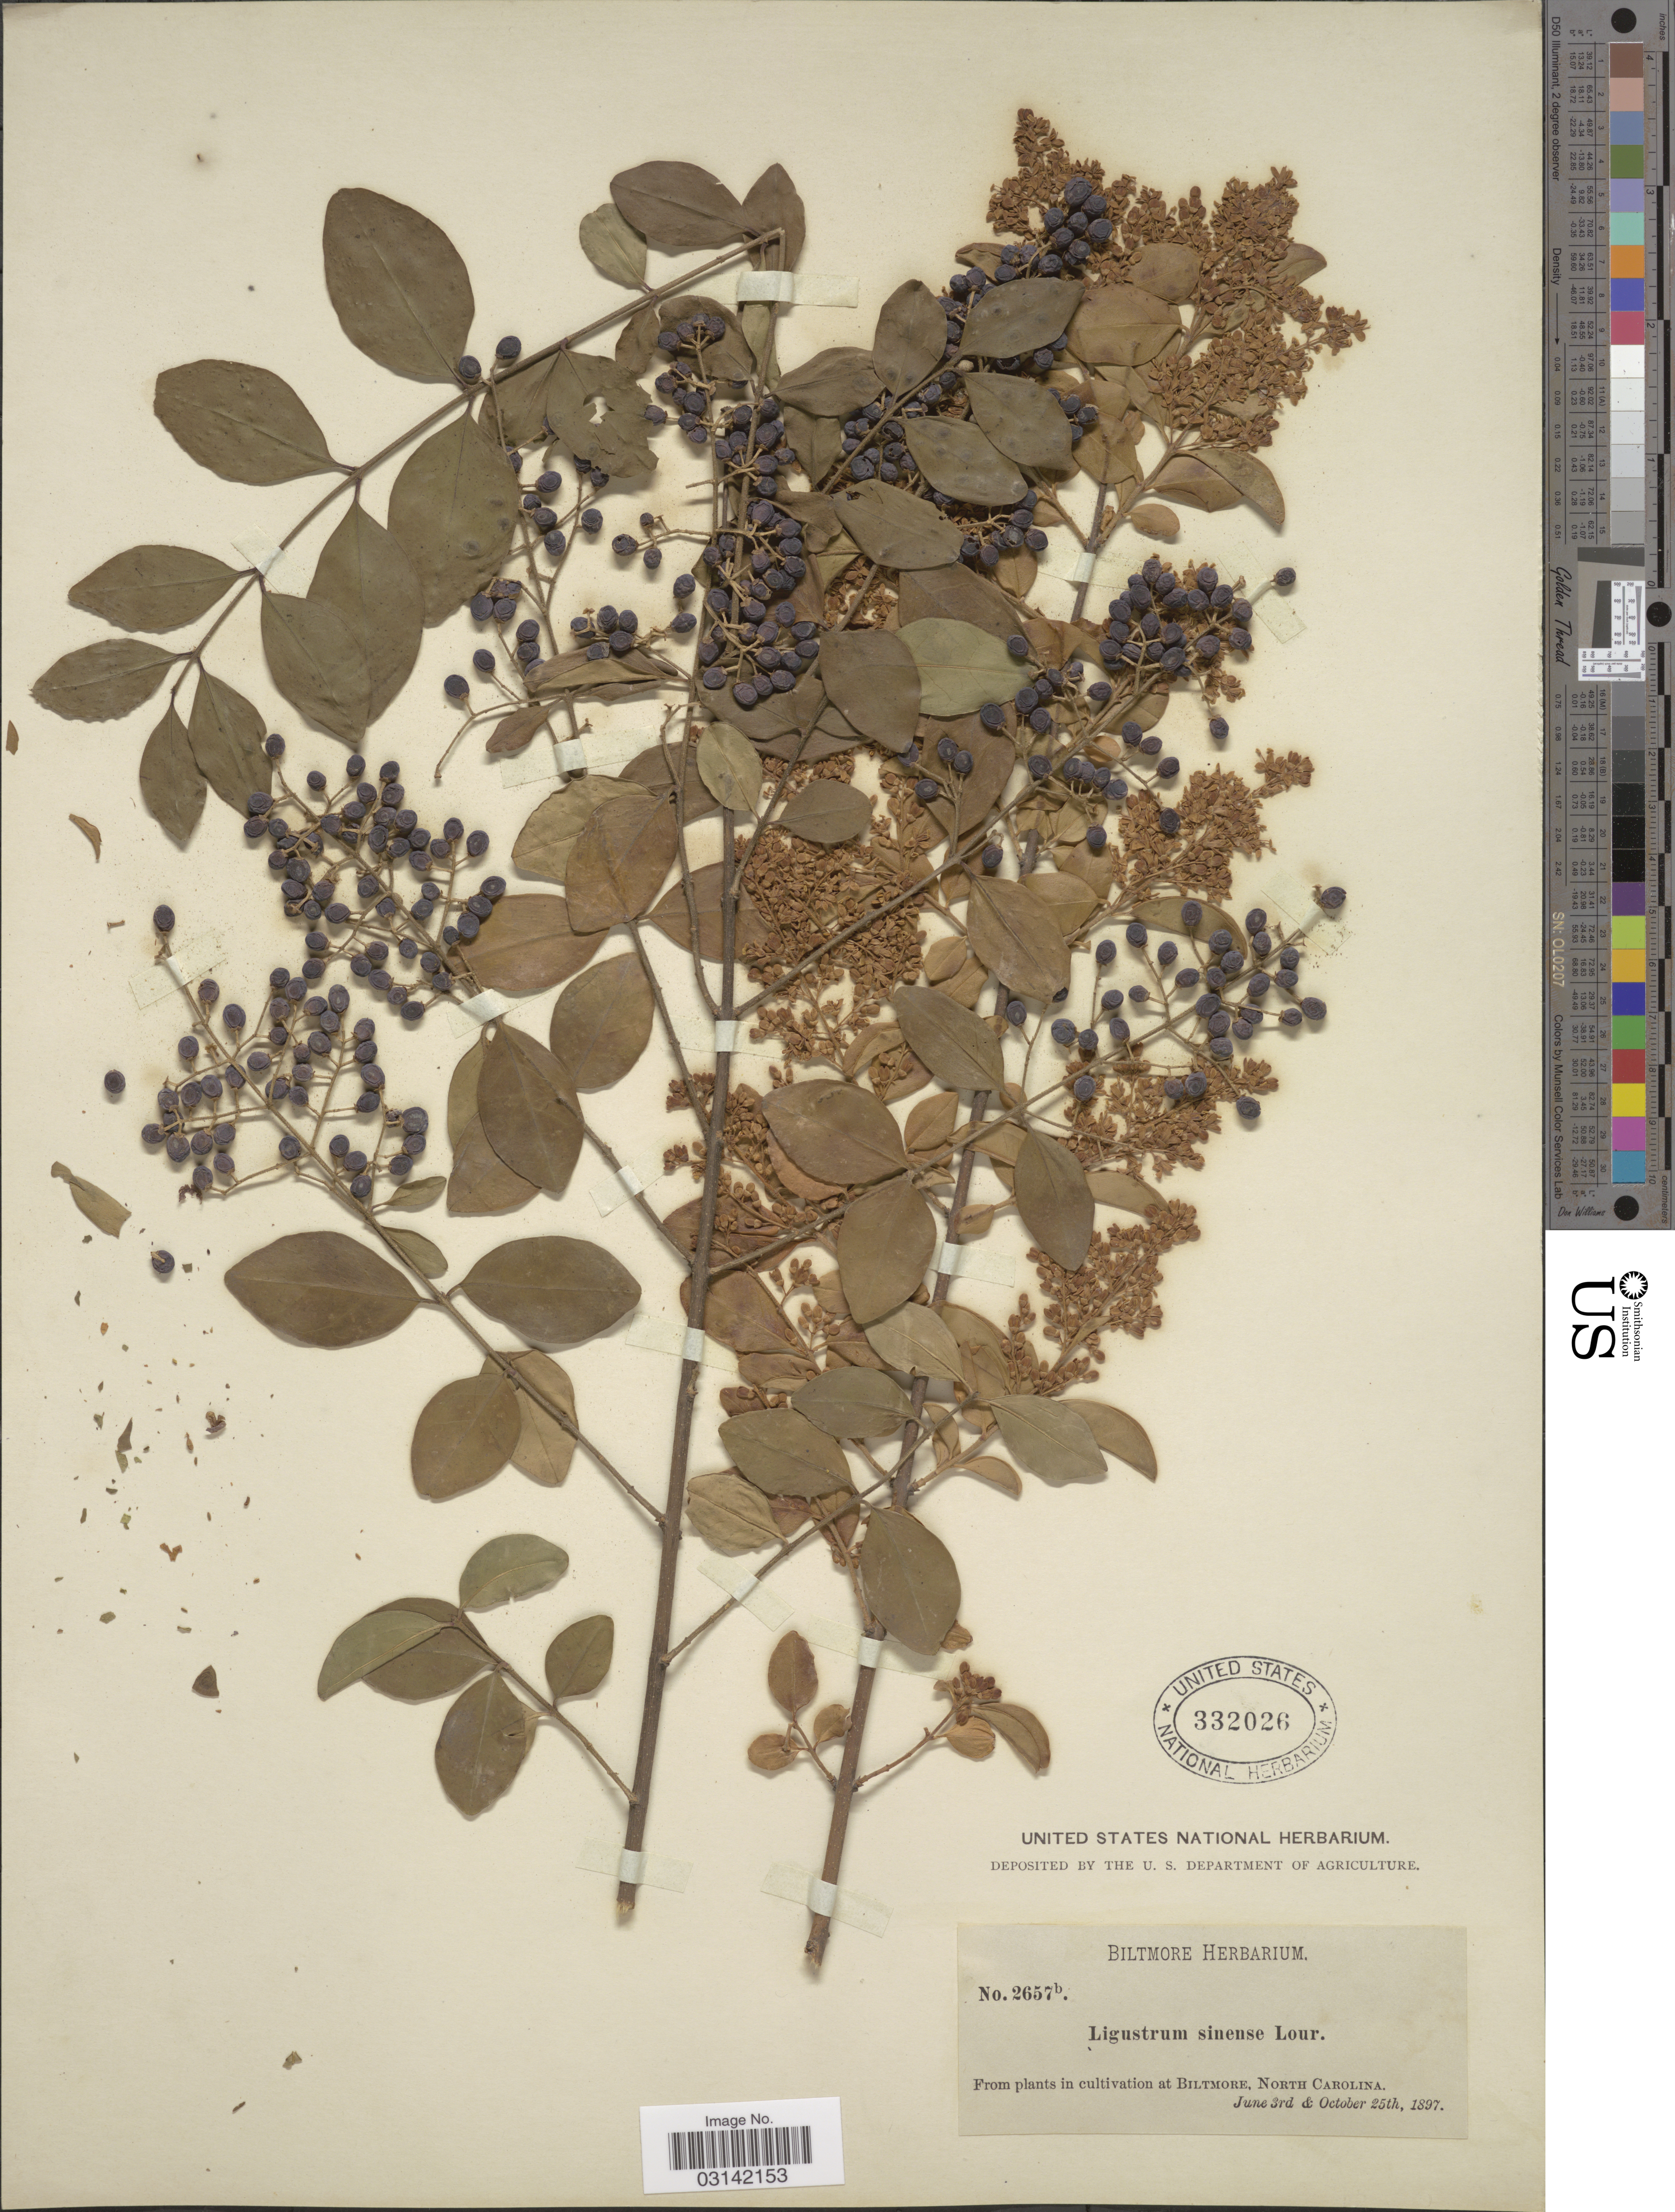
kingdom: Plantae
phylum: Tracheophyta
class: Magnoliopsida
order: Lamiales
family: Oleaceae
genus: Ligustrum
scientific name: Ligustrum sinense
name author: Lour.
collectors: ex herb. Biltmore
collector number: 2657b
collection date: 1897-06-03/1897-10-25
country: United States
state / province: North Carolina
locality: From plants in cultivation at Biltmore.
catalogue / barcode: US 332026